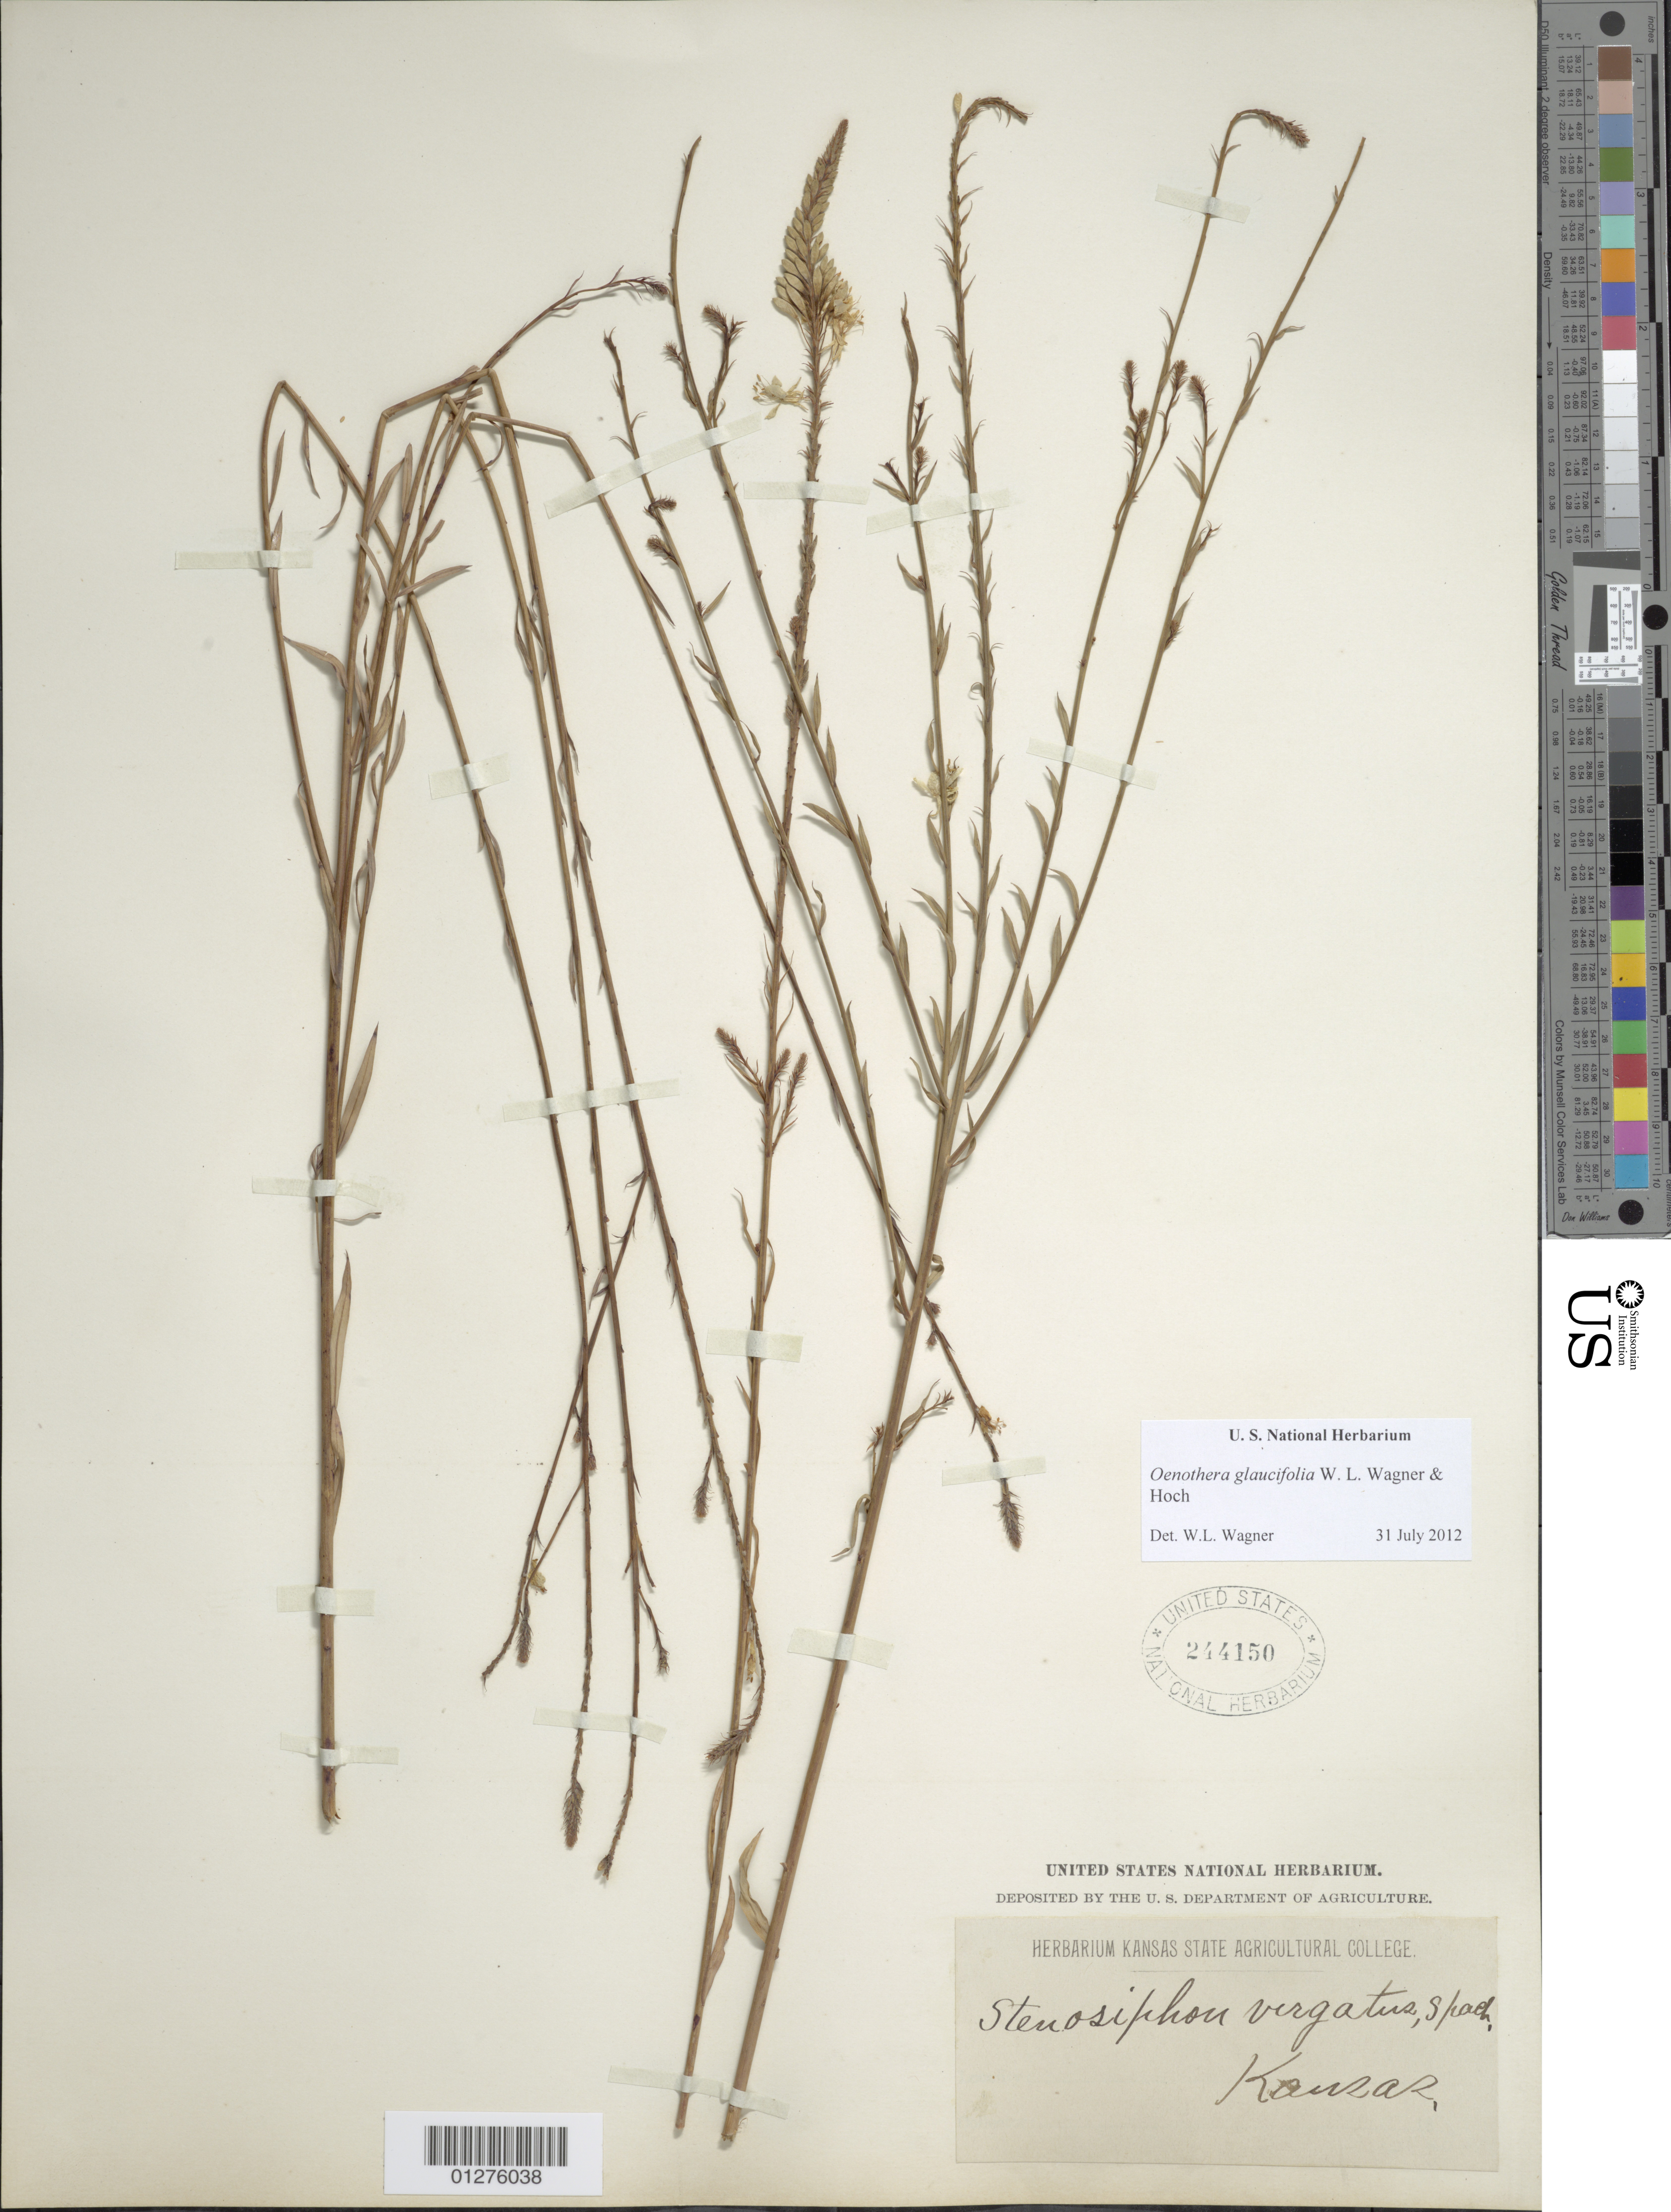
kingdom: Plantae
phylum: Tracheophyta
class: Magnoliopsida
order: Myrtales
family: Onagraceae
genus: Oenothera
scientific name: Oenothera glaucifolia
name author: W.L. Wagner & Hoch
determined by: Wagner, W. L., (BOT), Smithsonian Institution - National Museum of Natural History (UNITED STATES)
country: United States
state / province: Kansas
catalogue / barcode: US 244150